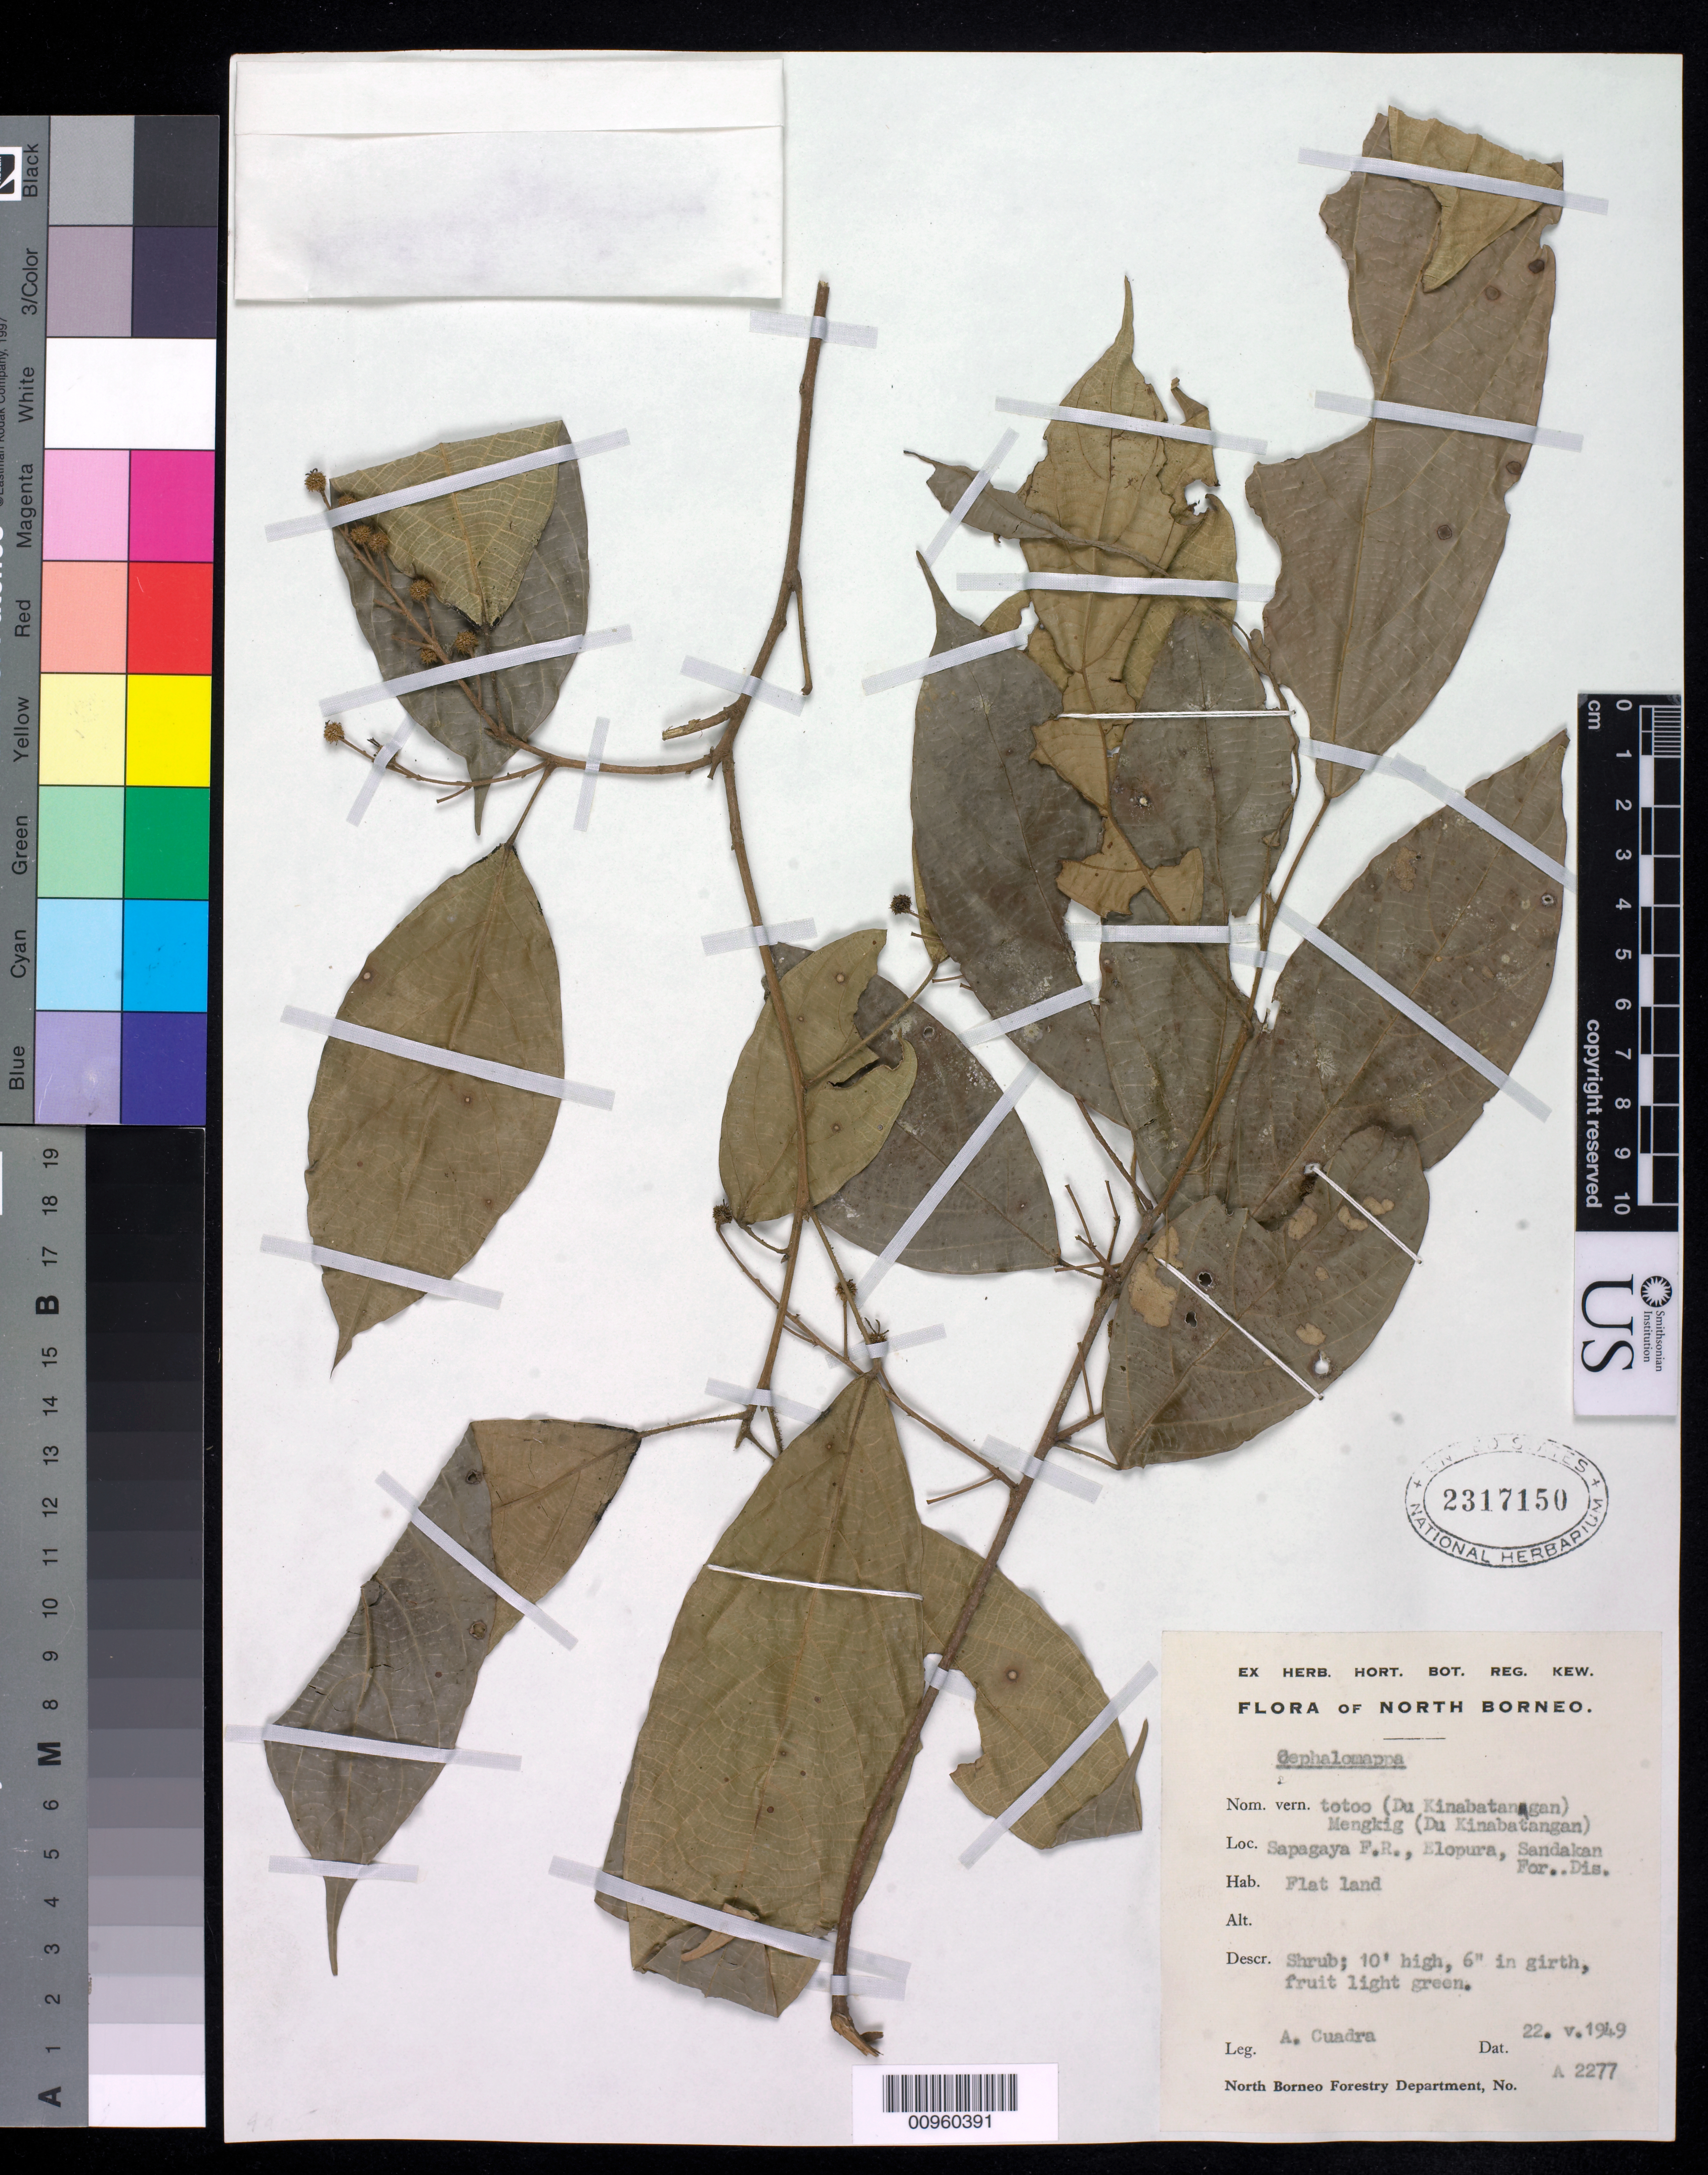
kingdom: Plantae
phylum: Tracheophyta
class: Magnoliopsida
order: Malpighiales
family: Euphorbiaceae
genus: Cephalomappa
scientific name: Cephalomappa sp.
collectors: A. Cuadra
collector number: A 2277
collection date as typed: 22 May 1949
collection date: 1949-05-22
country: Malaysia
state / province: Sabah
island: Borneo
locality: Sandakan F.D., Sapagaya F.R., Elopura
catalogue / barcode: US 2317150